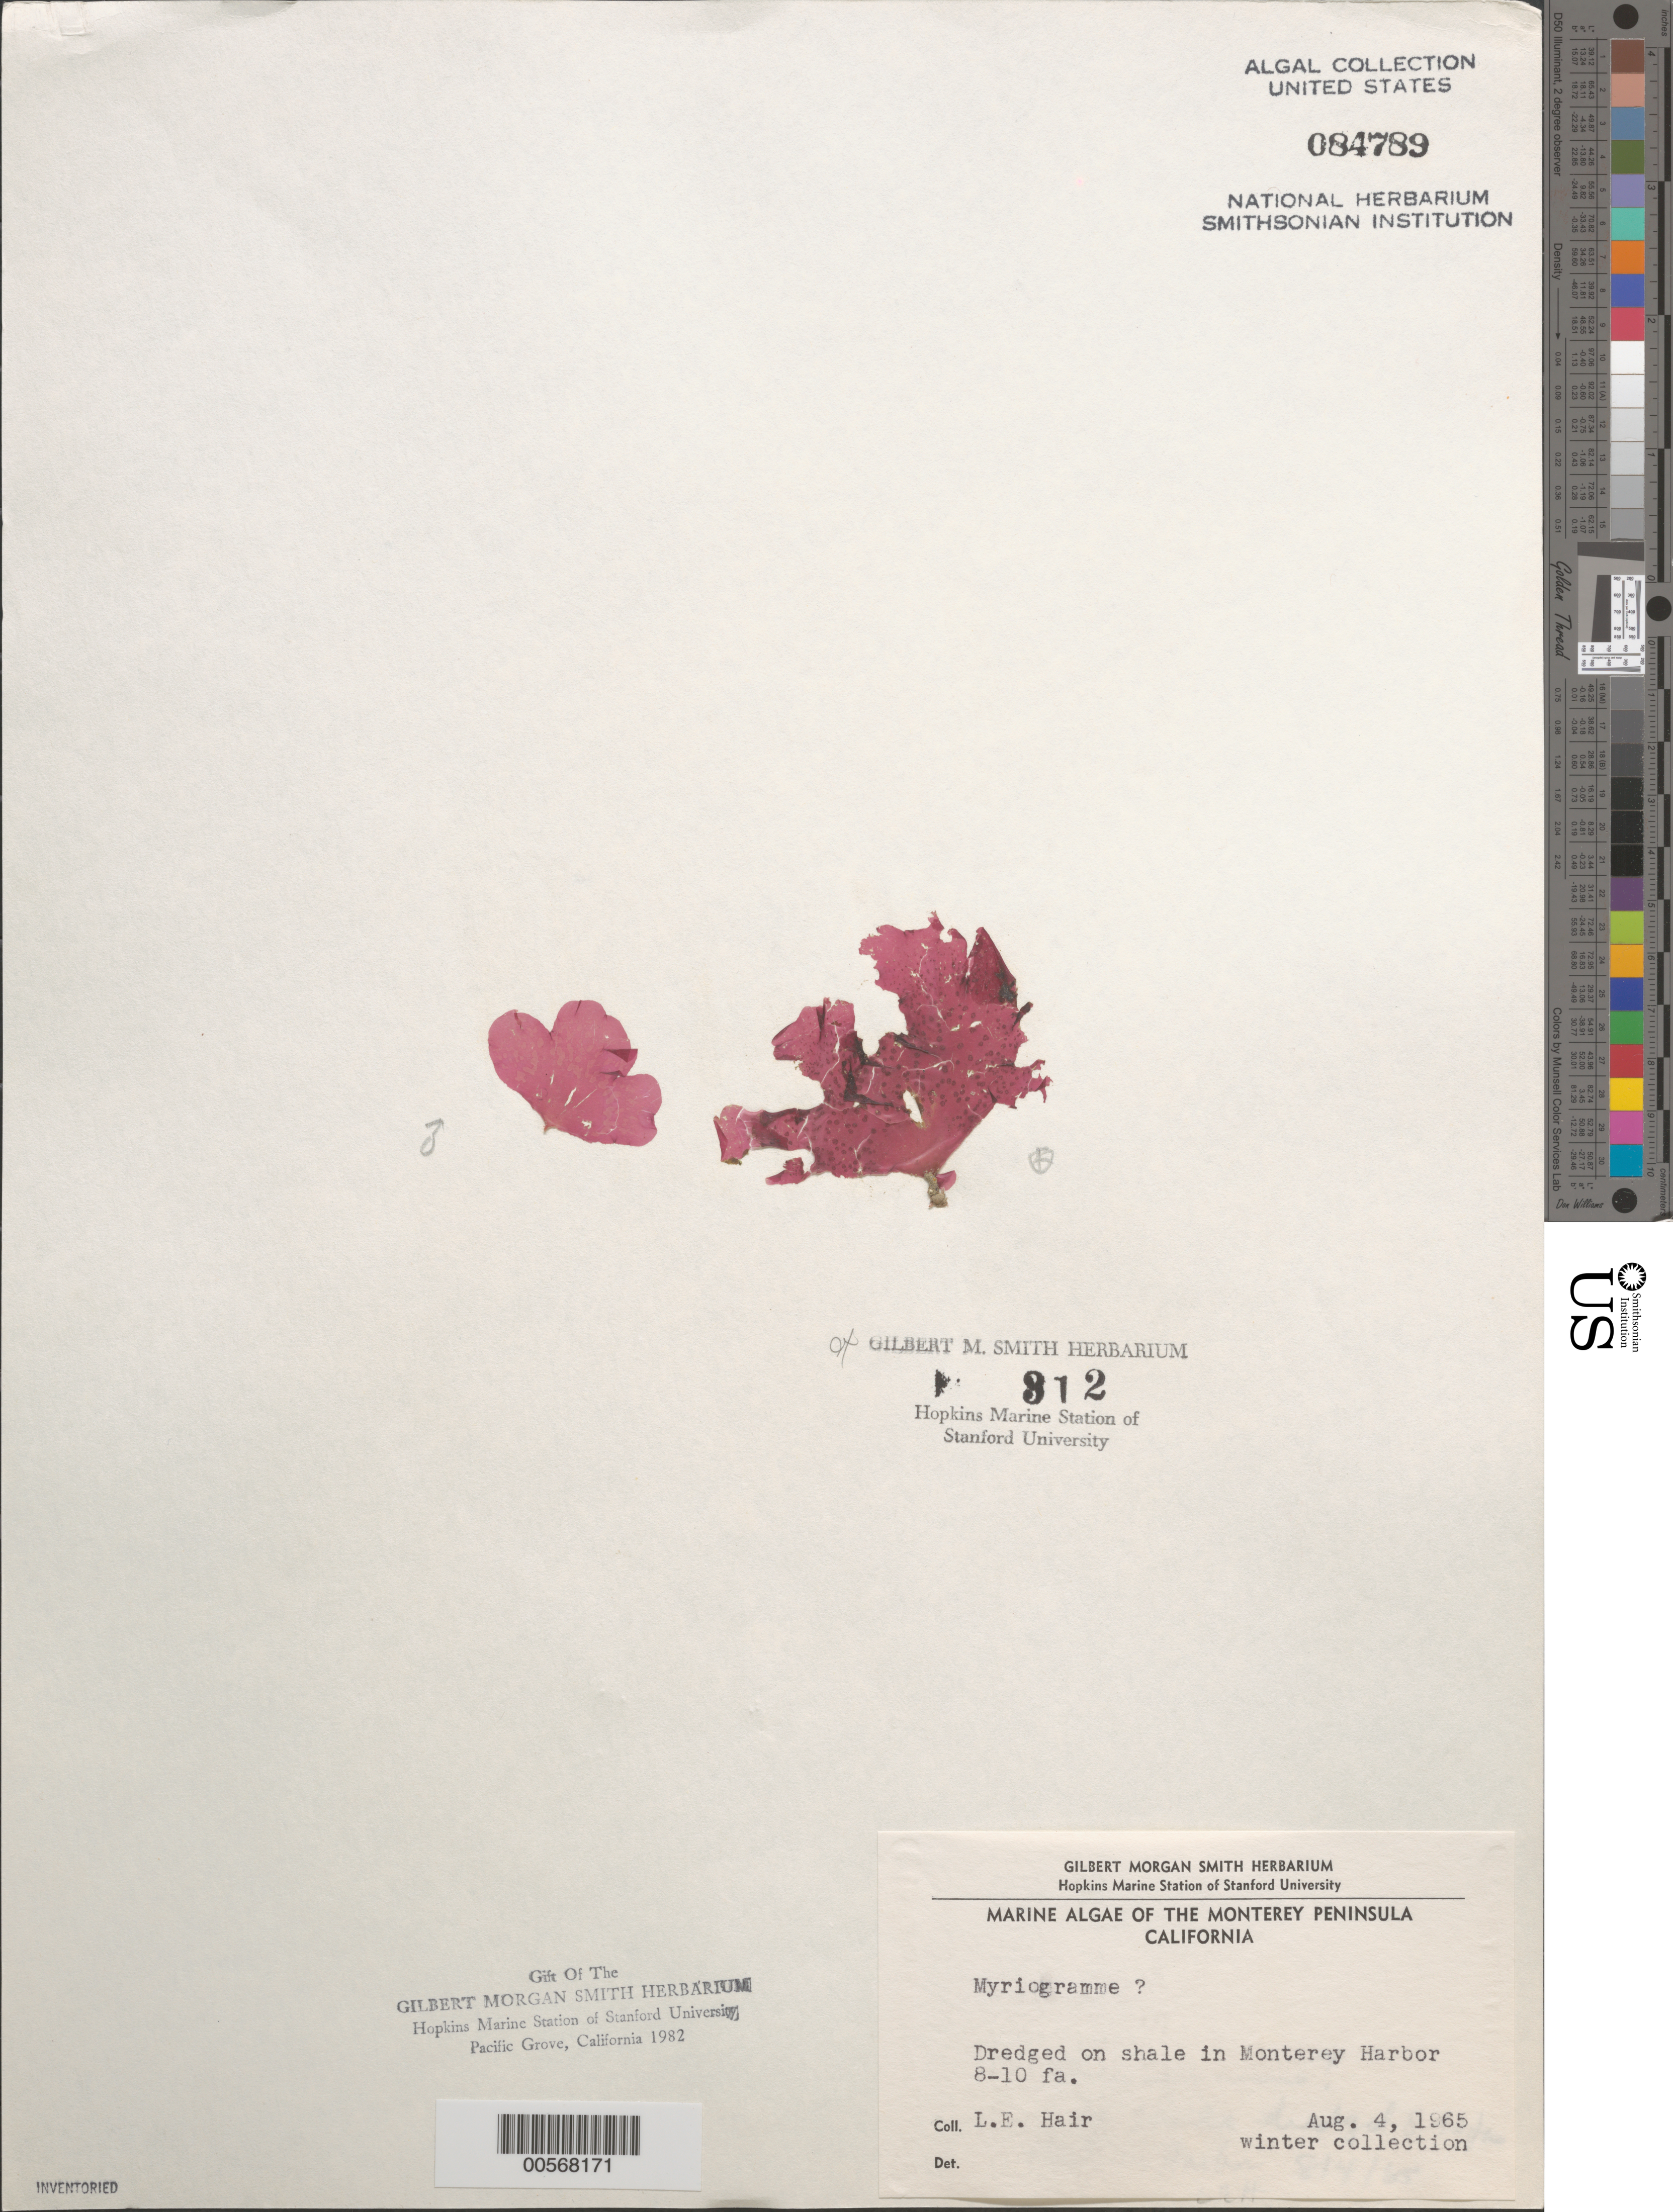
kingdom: Plantae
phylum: Rhodophyta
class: Florideophyceae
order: Ceramiales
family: Delesseriaceae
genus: Myriogramme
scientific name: Myriogramme sp.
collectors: L. Hair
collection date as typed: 04 Aug 1965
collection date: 1965-08-04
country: United States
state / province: California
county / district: Monterey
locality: Monterey Harbor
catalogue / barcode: US 84789